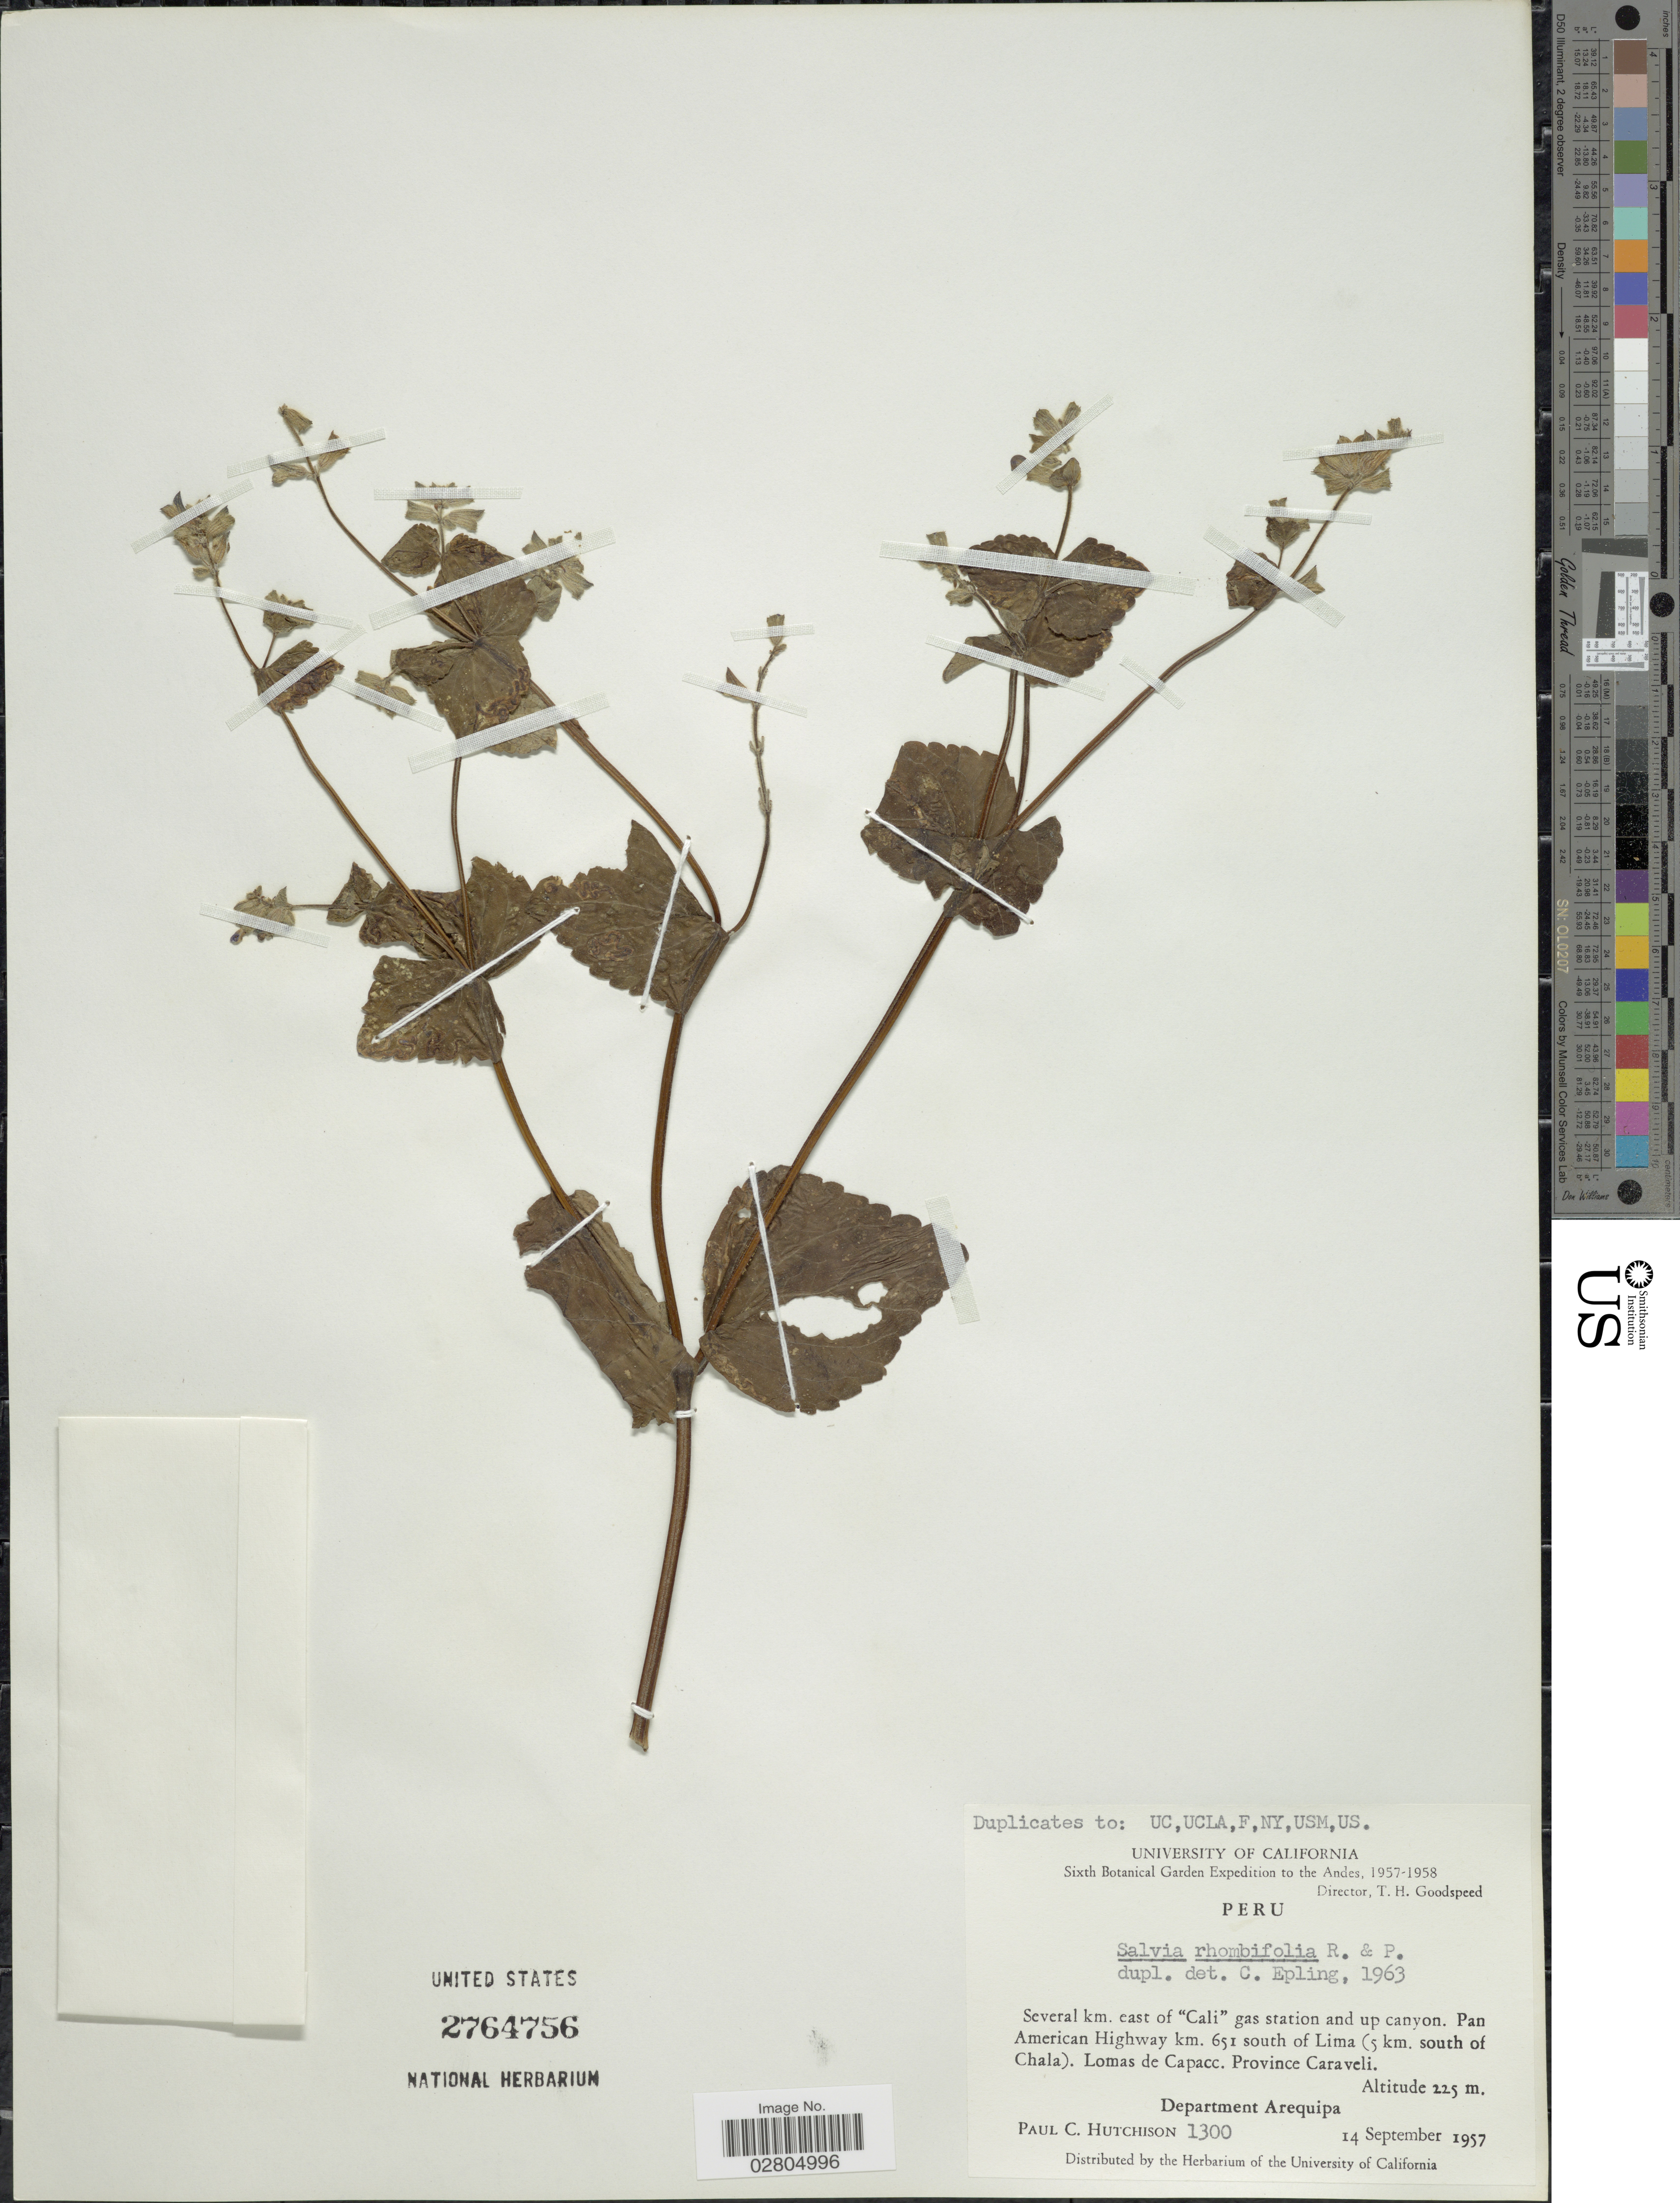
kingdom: Plantae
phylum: Tracheophyta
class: Magnoliopsida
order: Lamiales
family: Lamiaceae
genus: Salvia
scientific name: Salvia rhombifolia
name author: Ruiz & Pav.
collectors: P. C. Hutchison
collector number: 1300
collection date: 1957-09-14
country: Peru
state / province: Arequipa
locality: Andes. Several km. east of "Cali" gas station and up canyon, Pan American Highway km. 651 south of Lima (5 km. south of Chala), Lomas de Capacc, Province Caraveli, Department Arequipa.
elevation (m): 225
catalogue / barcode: US 2764756